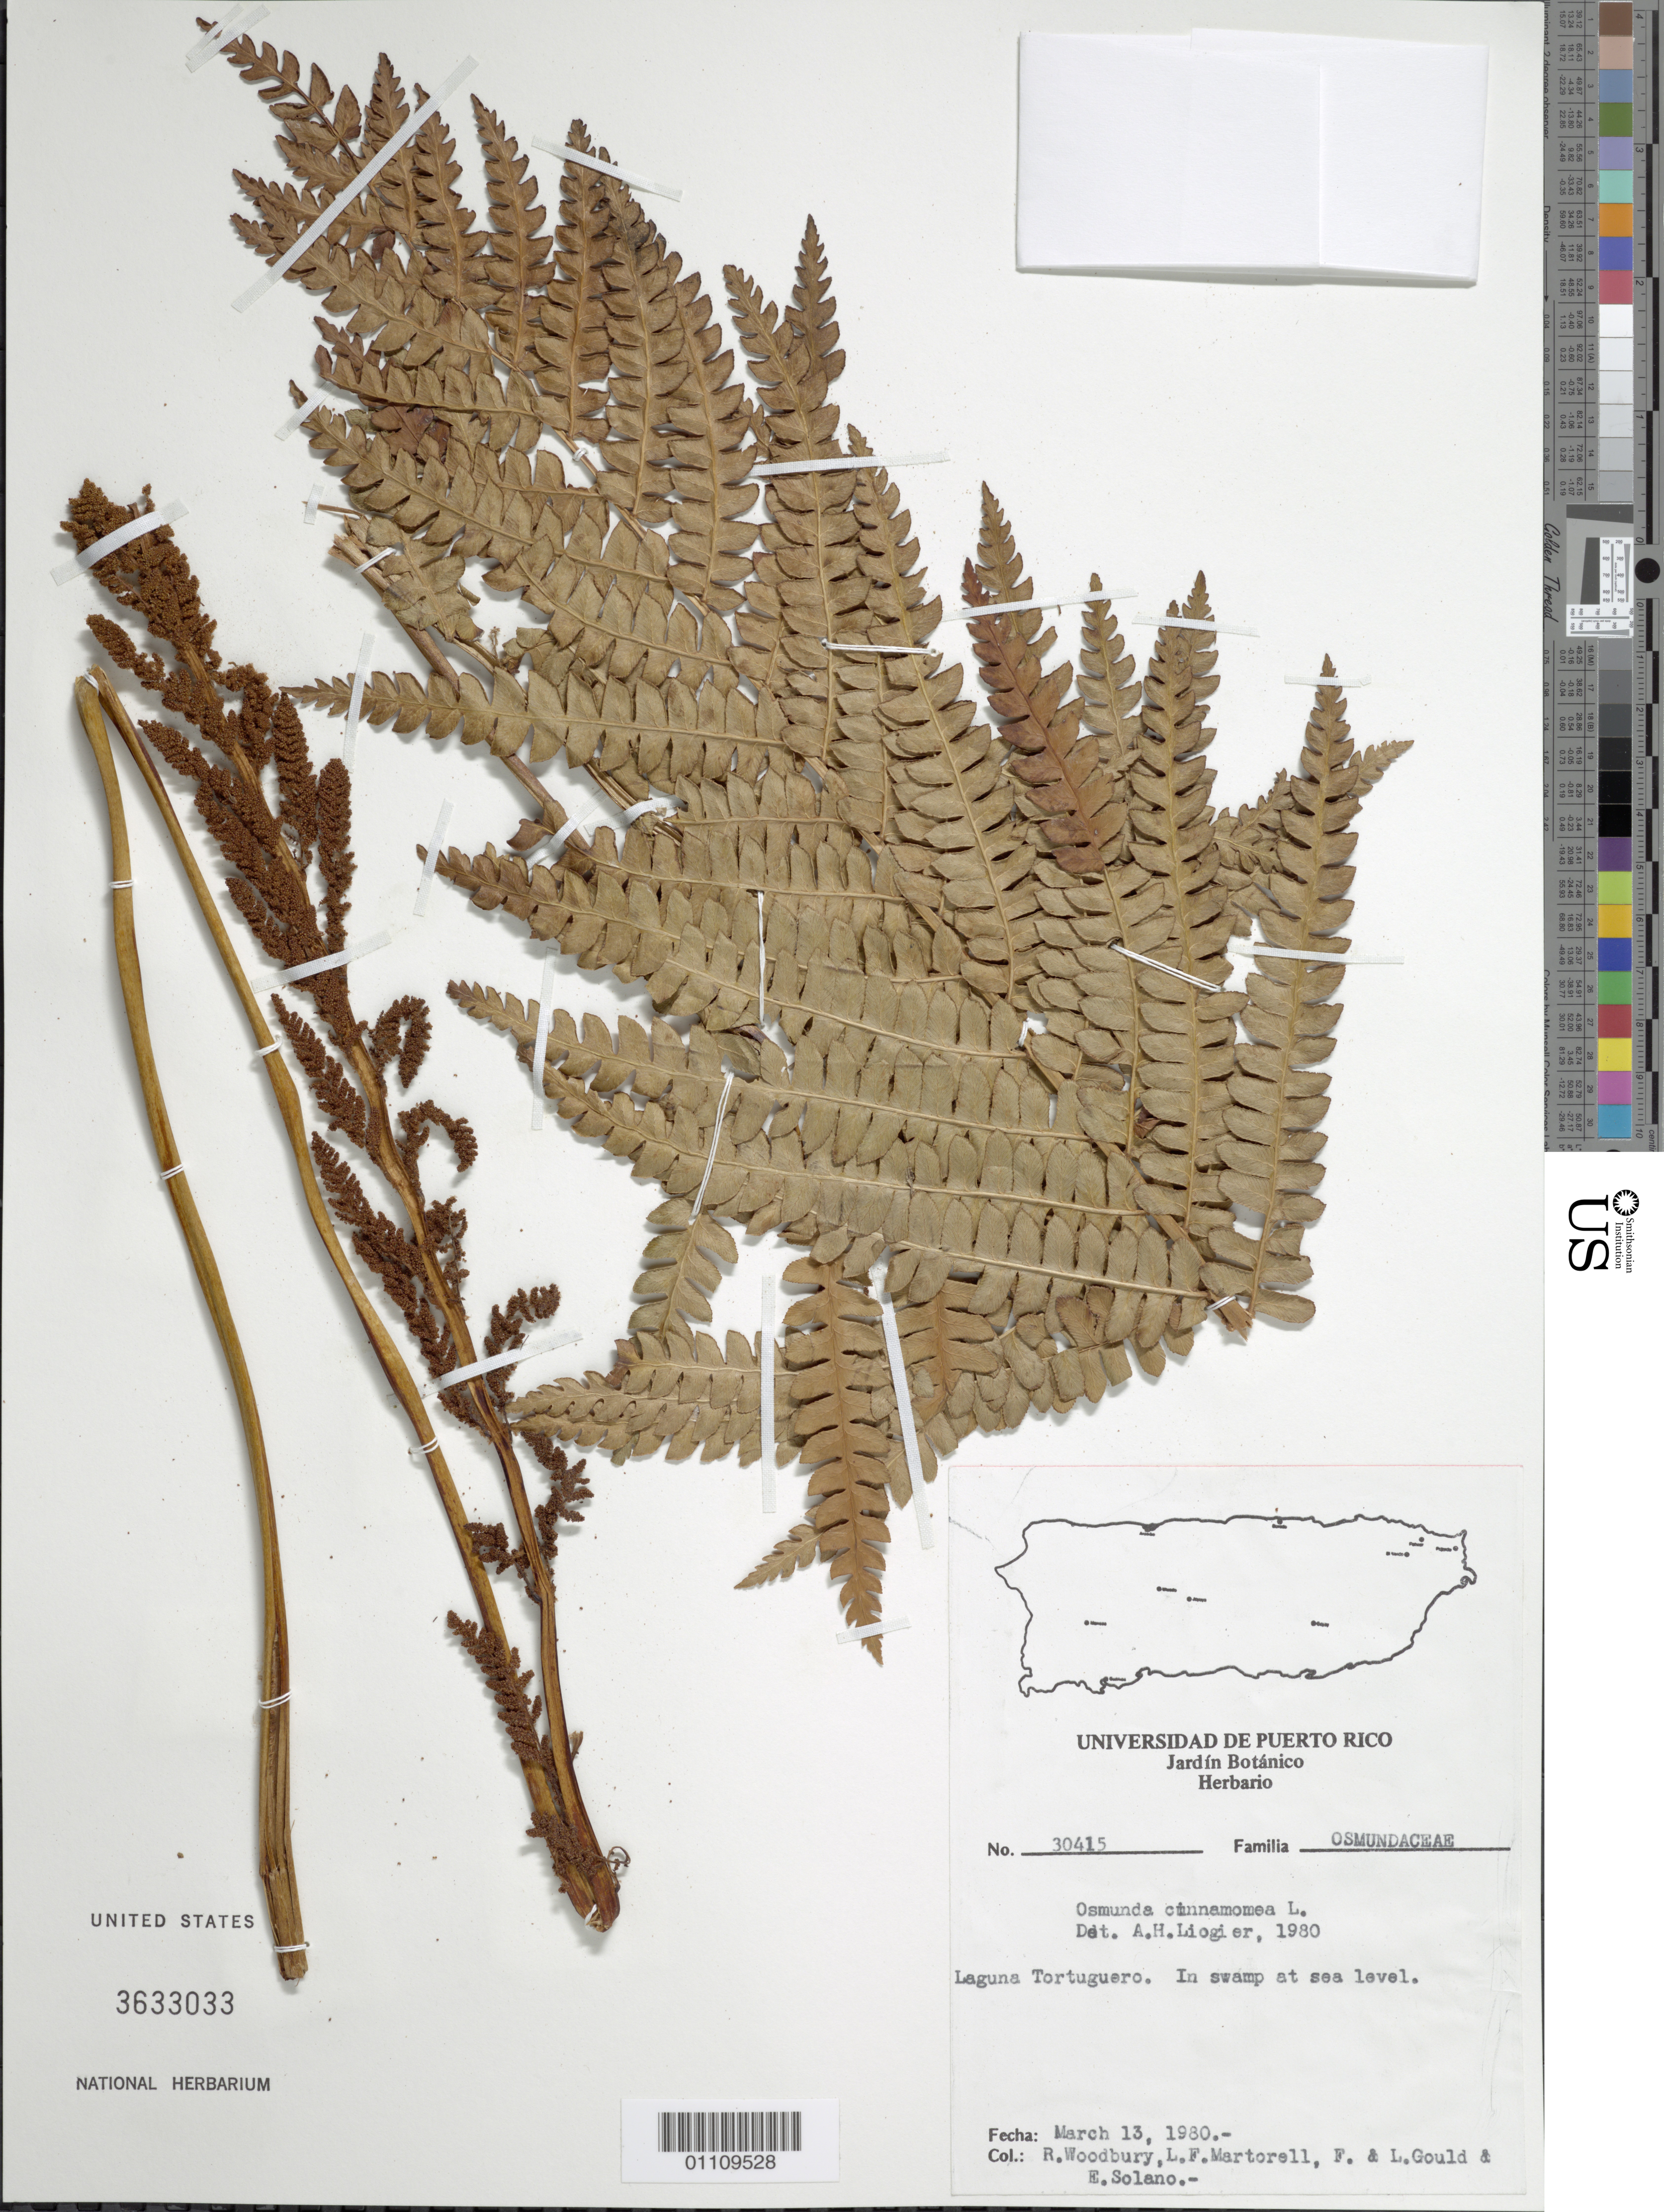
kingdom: Plantae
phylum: Tracheophyta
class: Polypodiopsida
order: Osmundales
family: Osmundaceae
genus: Osmundastrum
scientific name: Osmundastrum cinnamomeum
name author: (L.) C. Presl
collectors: R. O. Woodbury, L. Martorell, F. Gould, L. Gould & E. Solano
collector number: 30415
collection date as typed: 13 Mar 1980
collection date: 1980-03-13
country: Puerto Rico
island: Puerto Rico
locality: Laguna Tortuguero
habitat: In swamp at sea level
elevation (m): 0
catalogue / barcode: US 3633033